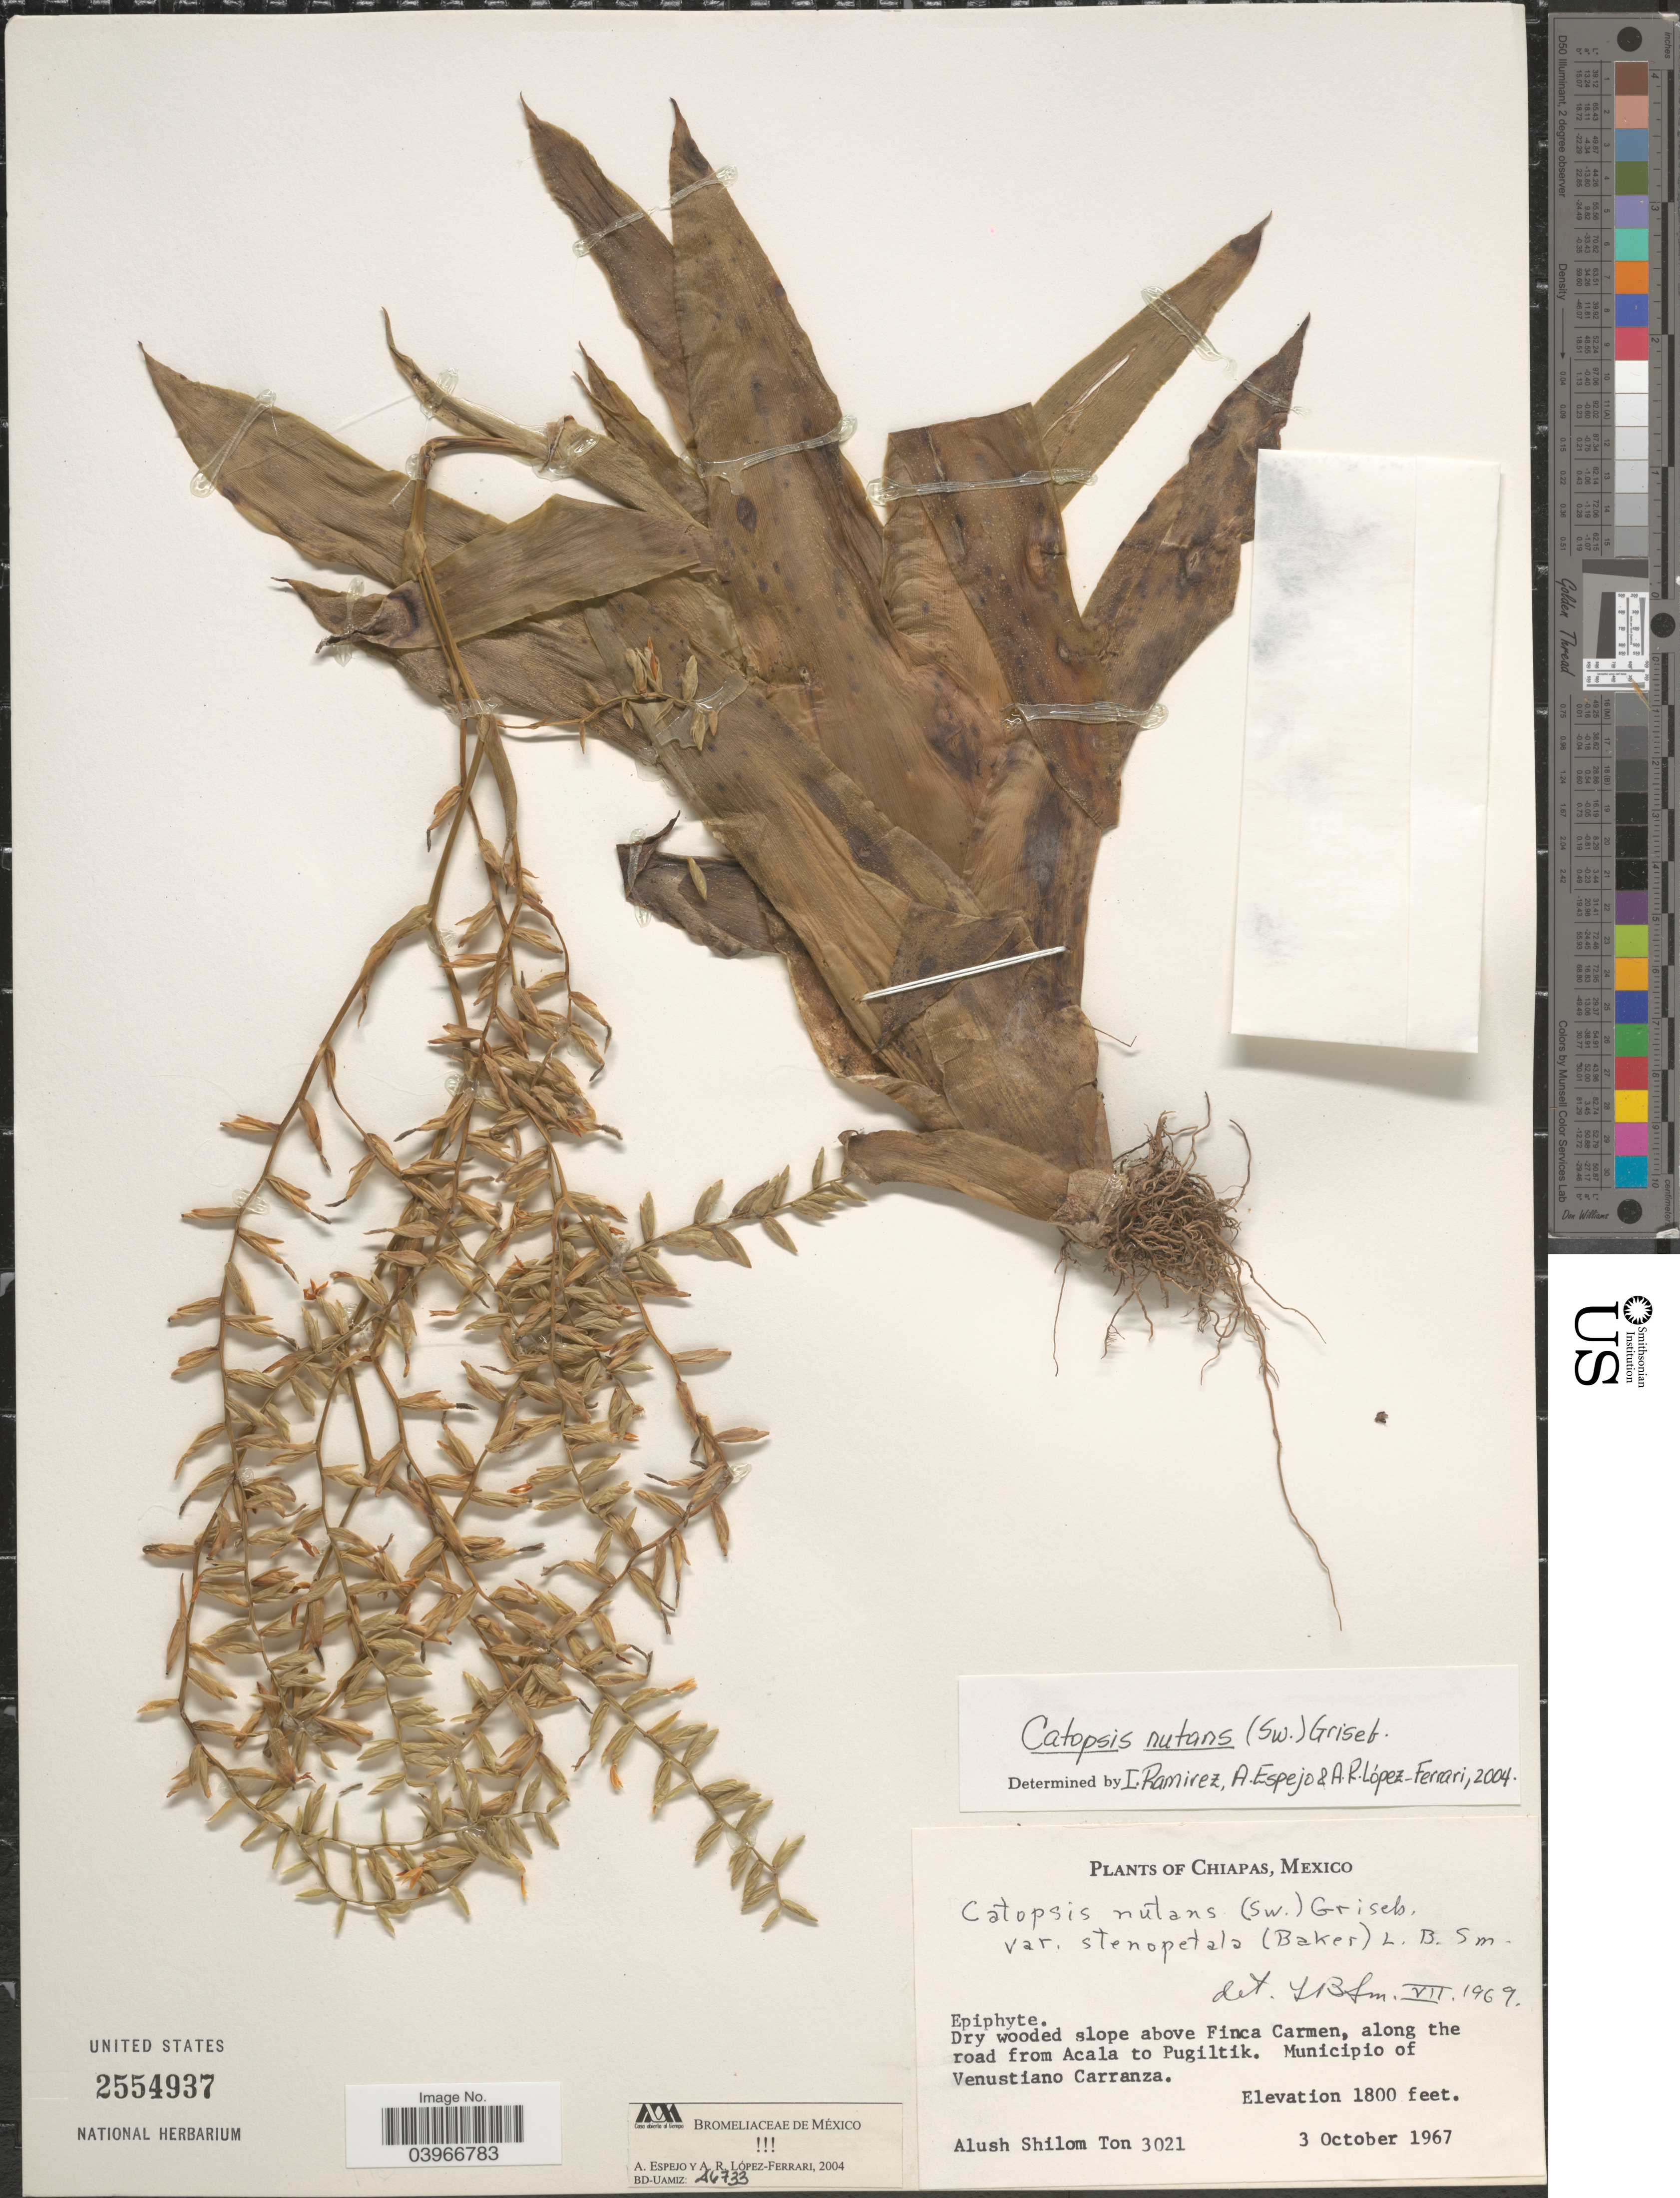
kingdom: Plantae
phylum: Tracheophyta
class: Liliopsida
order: Poales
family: Bromeliaceae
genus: Catopsis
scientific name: Catopsis nutans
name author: (Sw.) Griseb.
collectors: A. M. Ton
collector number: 3021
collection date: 1967-10-03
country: Mexico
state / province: Chiapas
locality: Dry wooded slope above Finca Carmen, along the road from Acala to Pugiltik. Municipio of Venustiano Carranza.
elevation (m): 549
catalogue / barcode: US 2554937